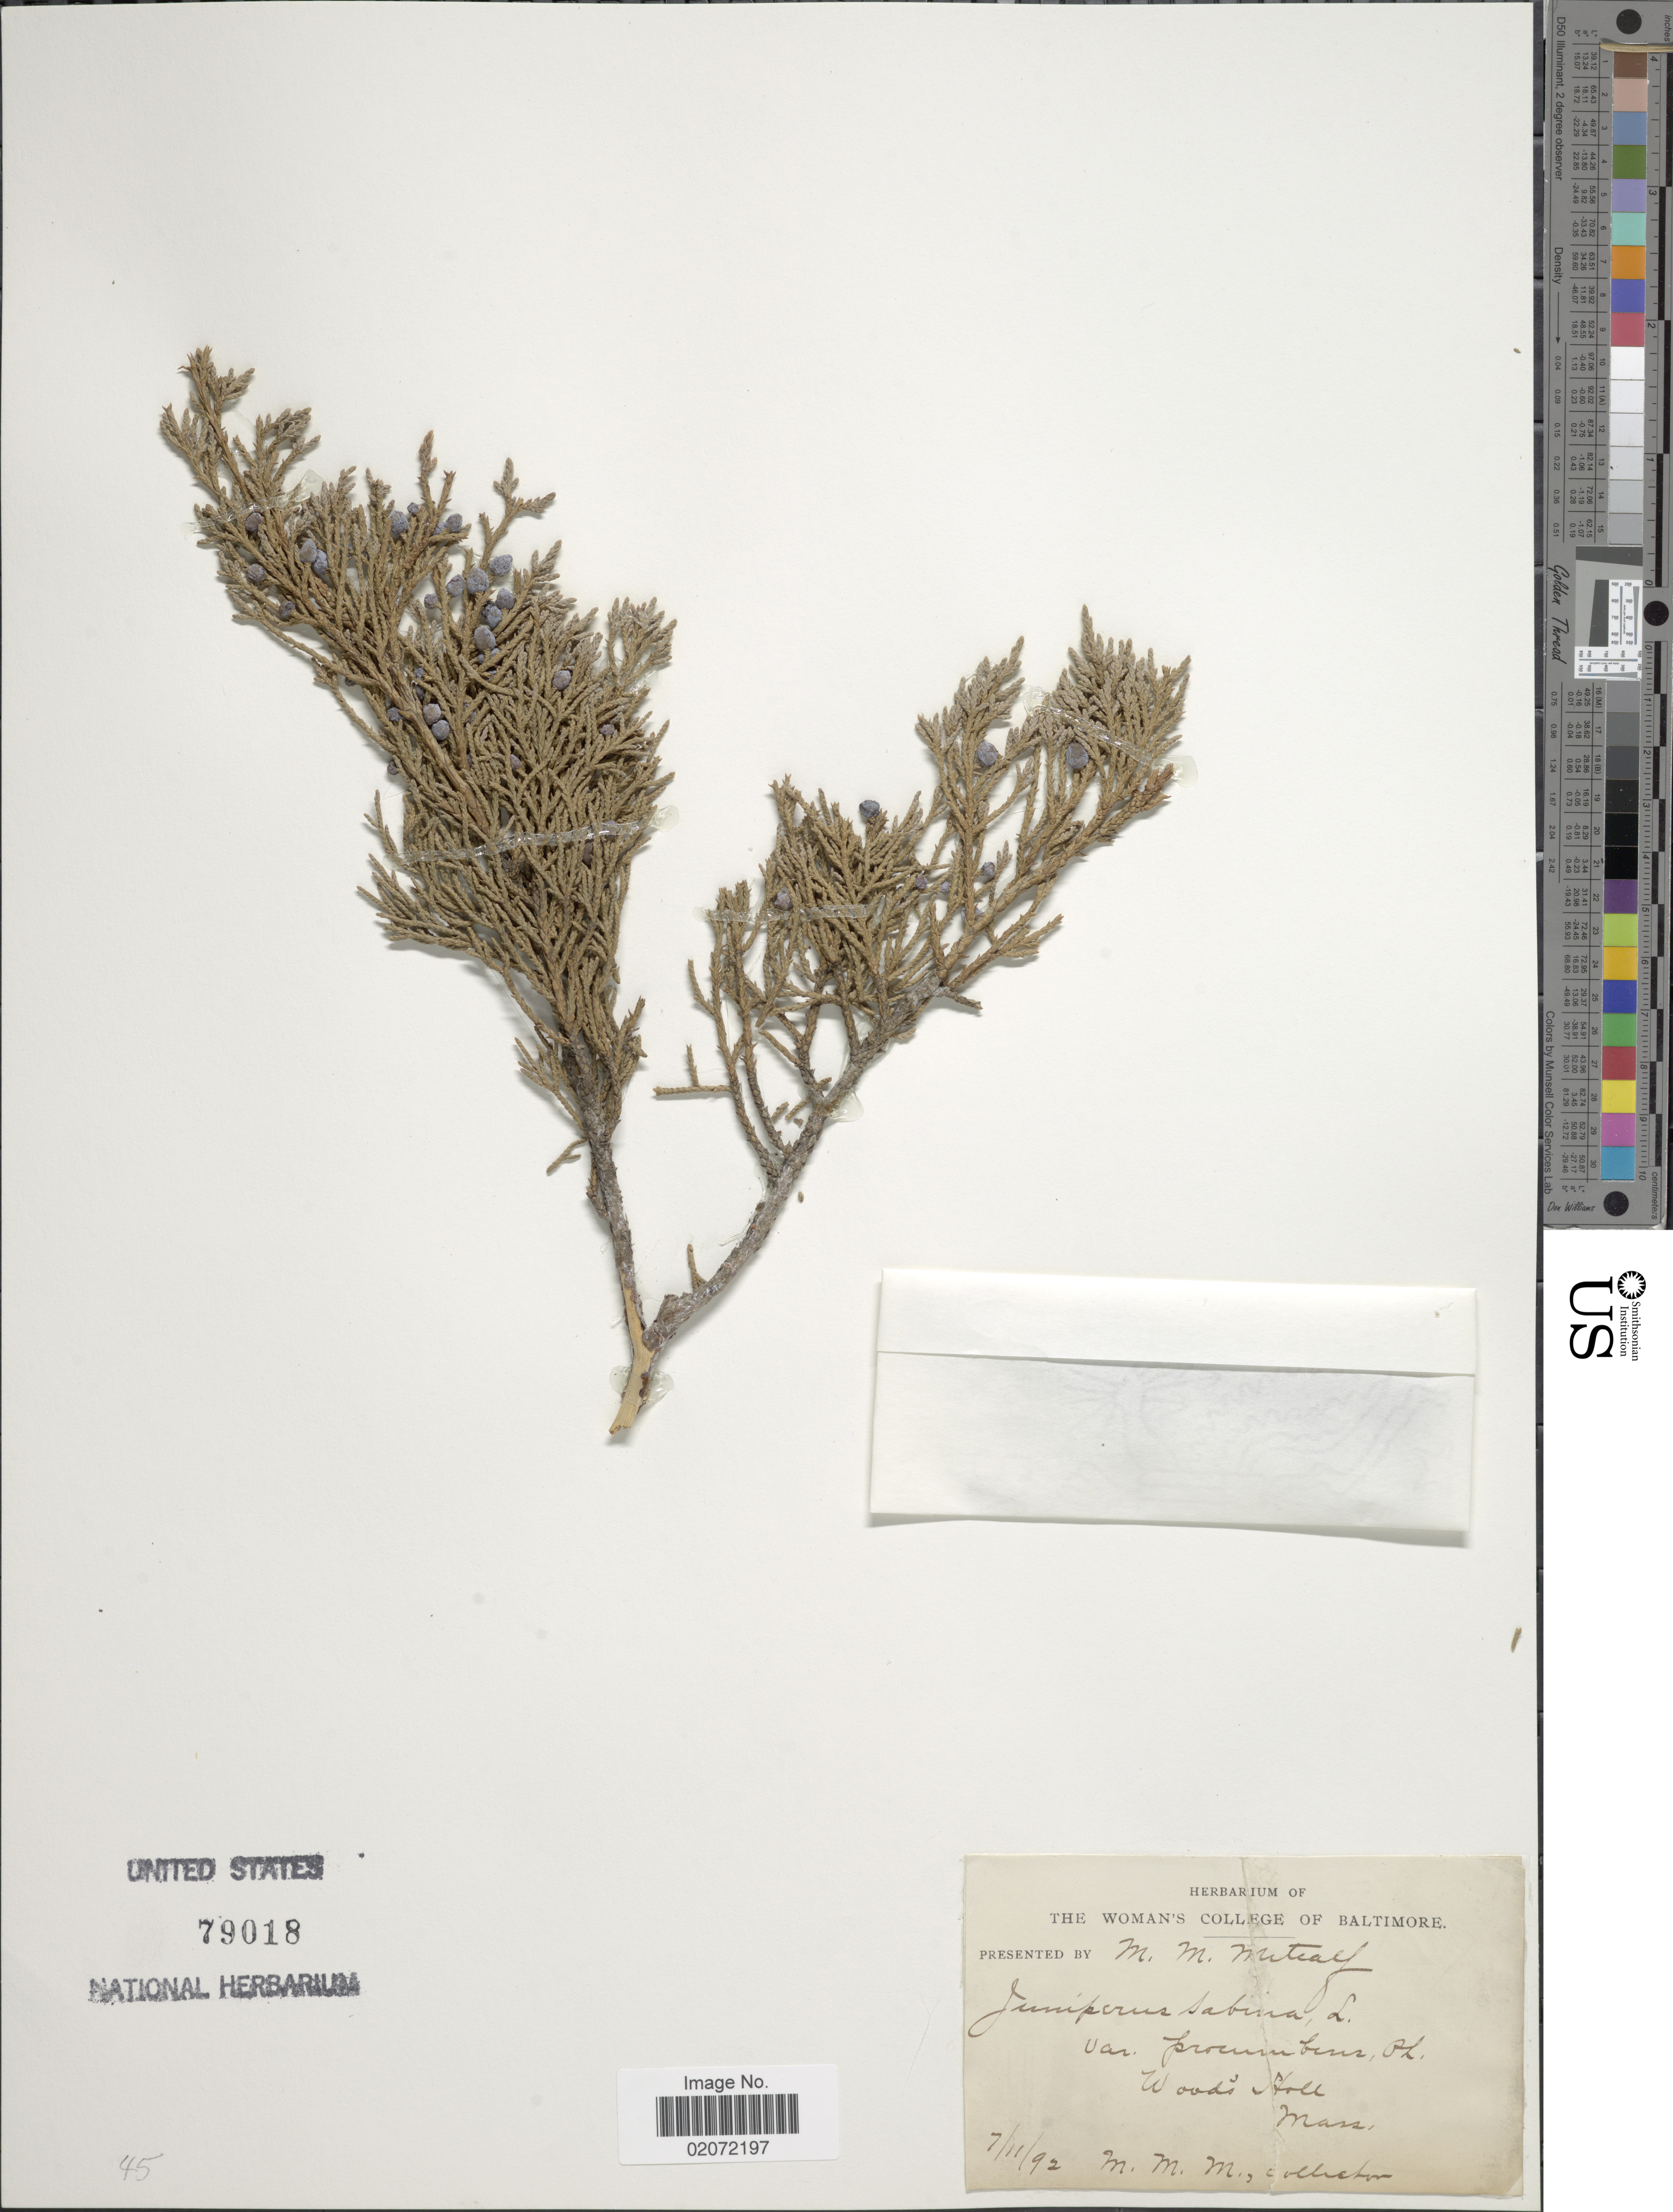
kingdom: Plantae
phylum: Tracheophyta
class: Pinopsida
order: Pinales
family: Cupressaceae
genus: Juniperus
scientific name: Juniperus sabina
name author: L.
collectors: M. Metcalf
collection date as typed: Transcribed d/m/y: 11/7/92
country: United States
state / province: Massachusetts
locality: Woods Holle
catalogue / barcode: US 79018